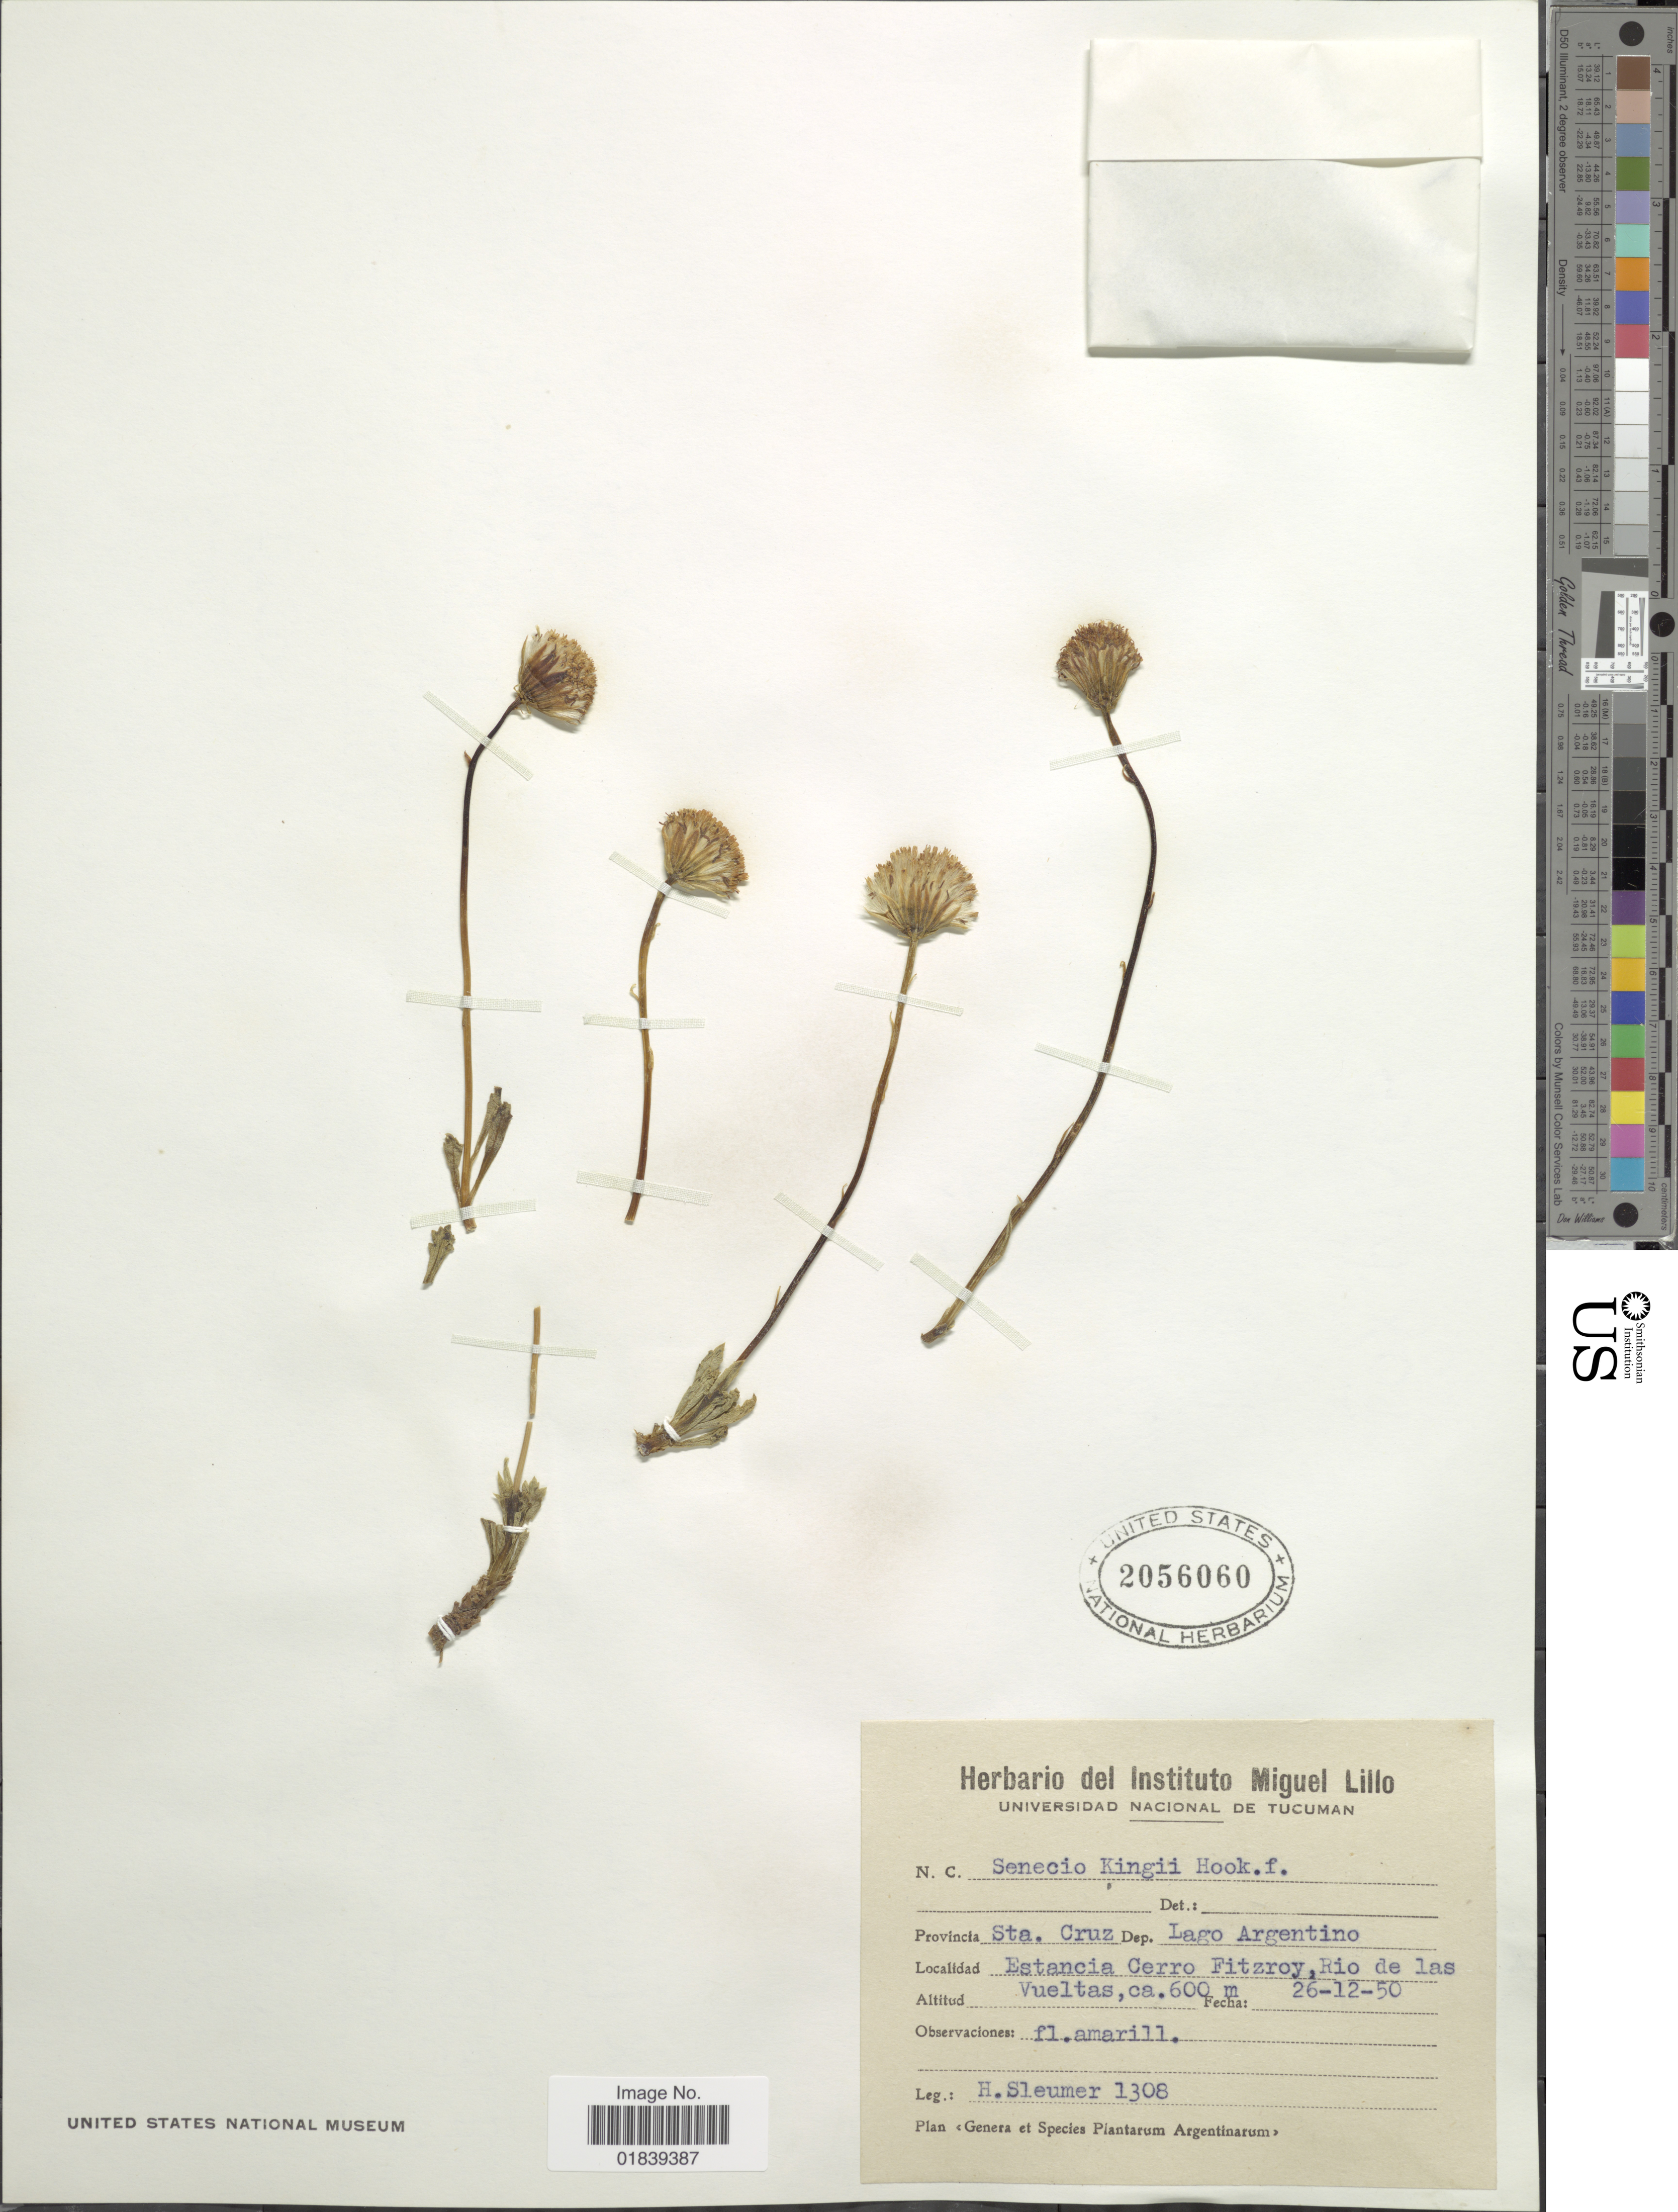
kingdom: Plantae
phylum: Tracheophyta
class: Magnoliopsida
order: Asterales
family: Asteraceae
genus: Senecio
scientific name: Senecio kingii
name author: Hook. f.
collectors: H. O. Sleumer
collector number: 1308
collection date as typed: Transcribed d/m/y: 26/12/50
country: Argentina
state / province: Santa Cruz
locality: Provincia Sta. Cruz, Dep. Lago Argentino, Estancia Cerro Fitzroy, Rio de las Vueltas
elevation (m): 600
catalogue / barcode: US 2056060